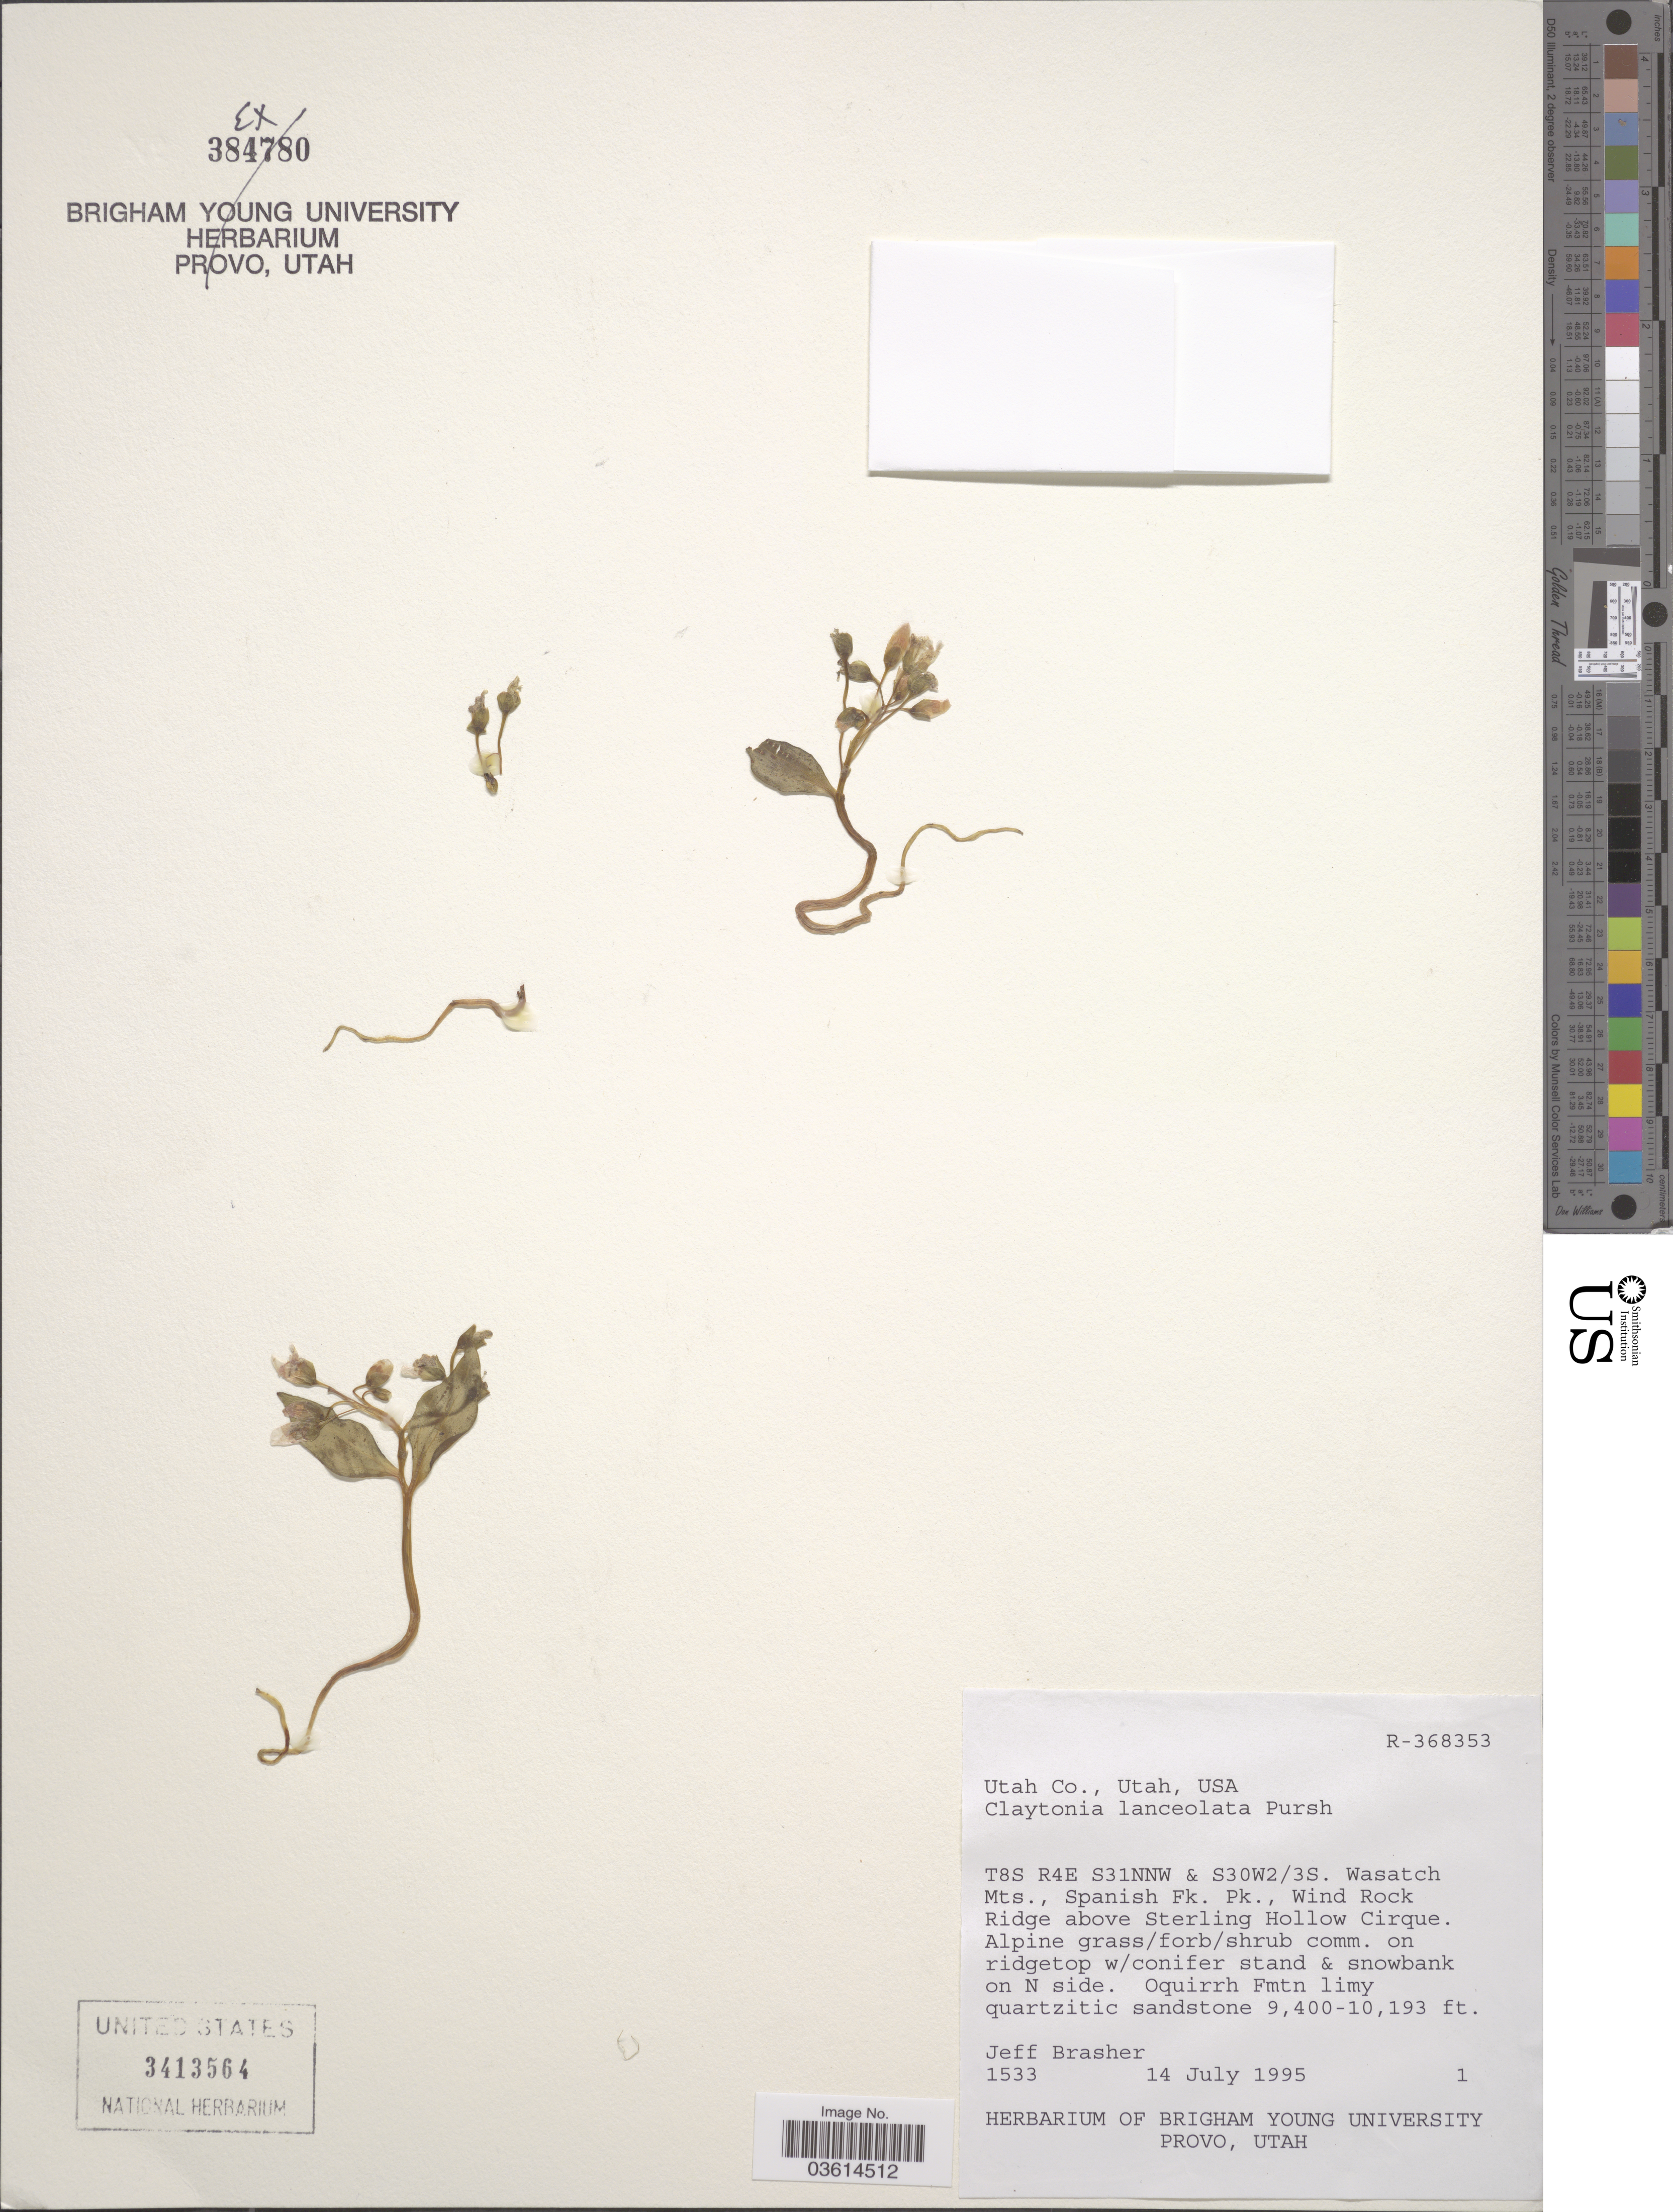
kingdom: Plantae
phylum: Tracheophyta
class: Magnoliopsida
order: Caryophyllales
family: Montiaceae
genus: Claytonia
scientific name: Claytonia lanceolata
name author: Pursh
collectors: J. Brasher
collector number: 1533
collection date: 1995-07-14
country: United States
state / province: Utah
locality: Utah Co. T8S R4E S31NNW & S30W2/3S. Wasatch Mts., Spanish Fk. Pk., Wind Rock Ridge above Sterling Hollow Cirque.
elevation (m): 2865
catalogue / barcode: US 3413564